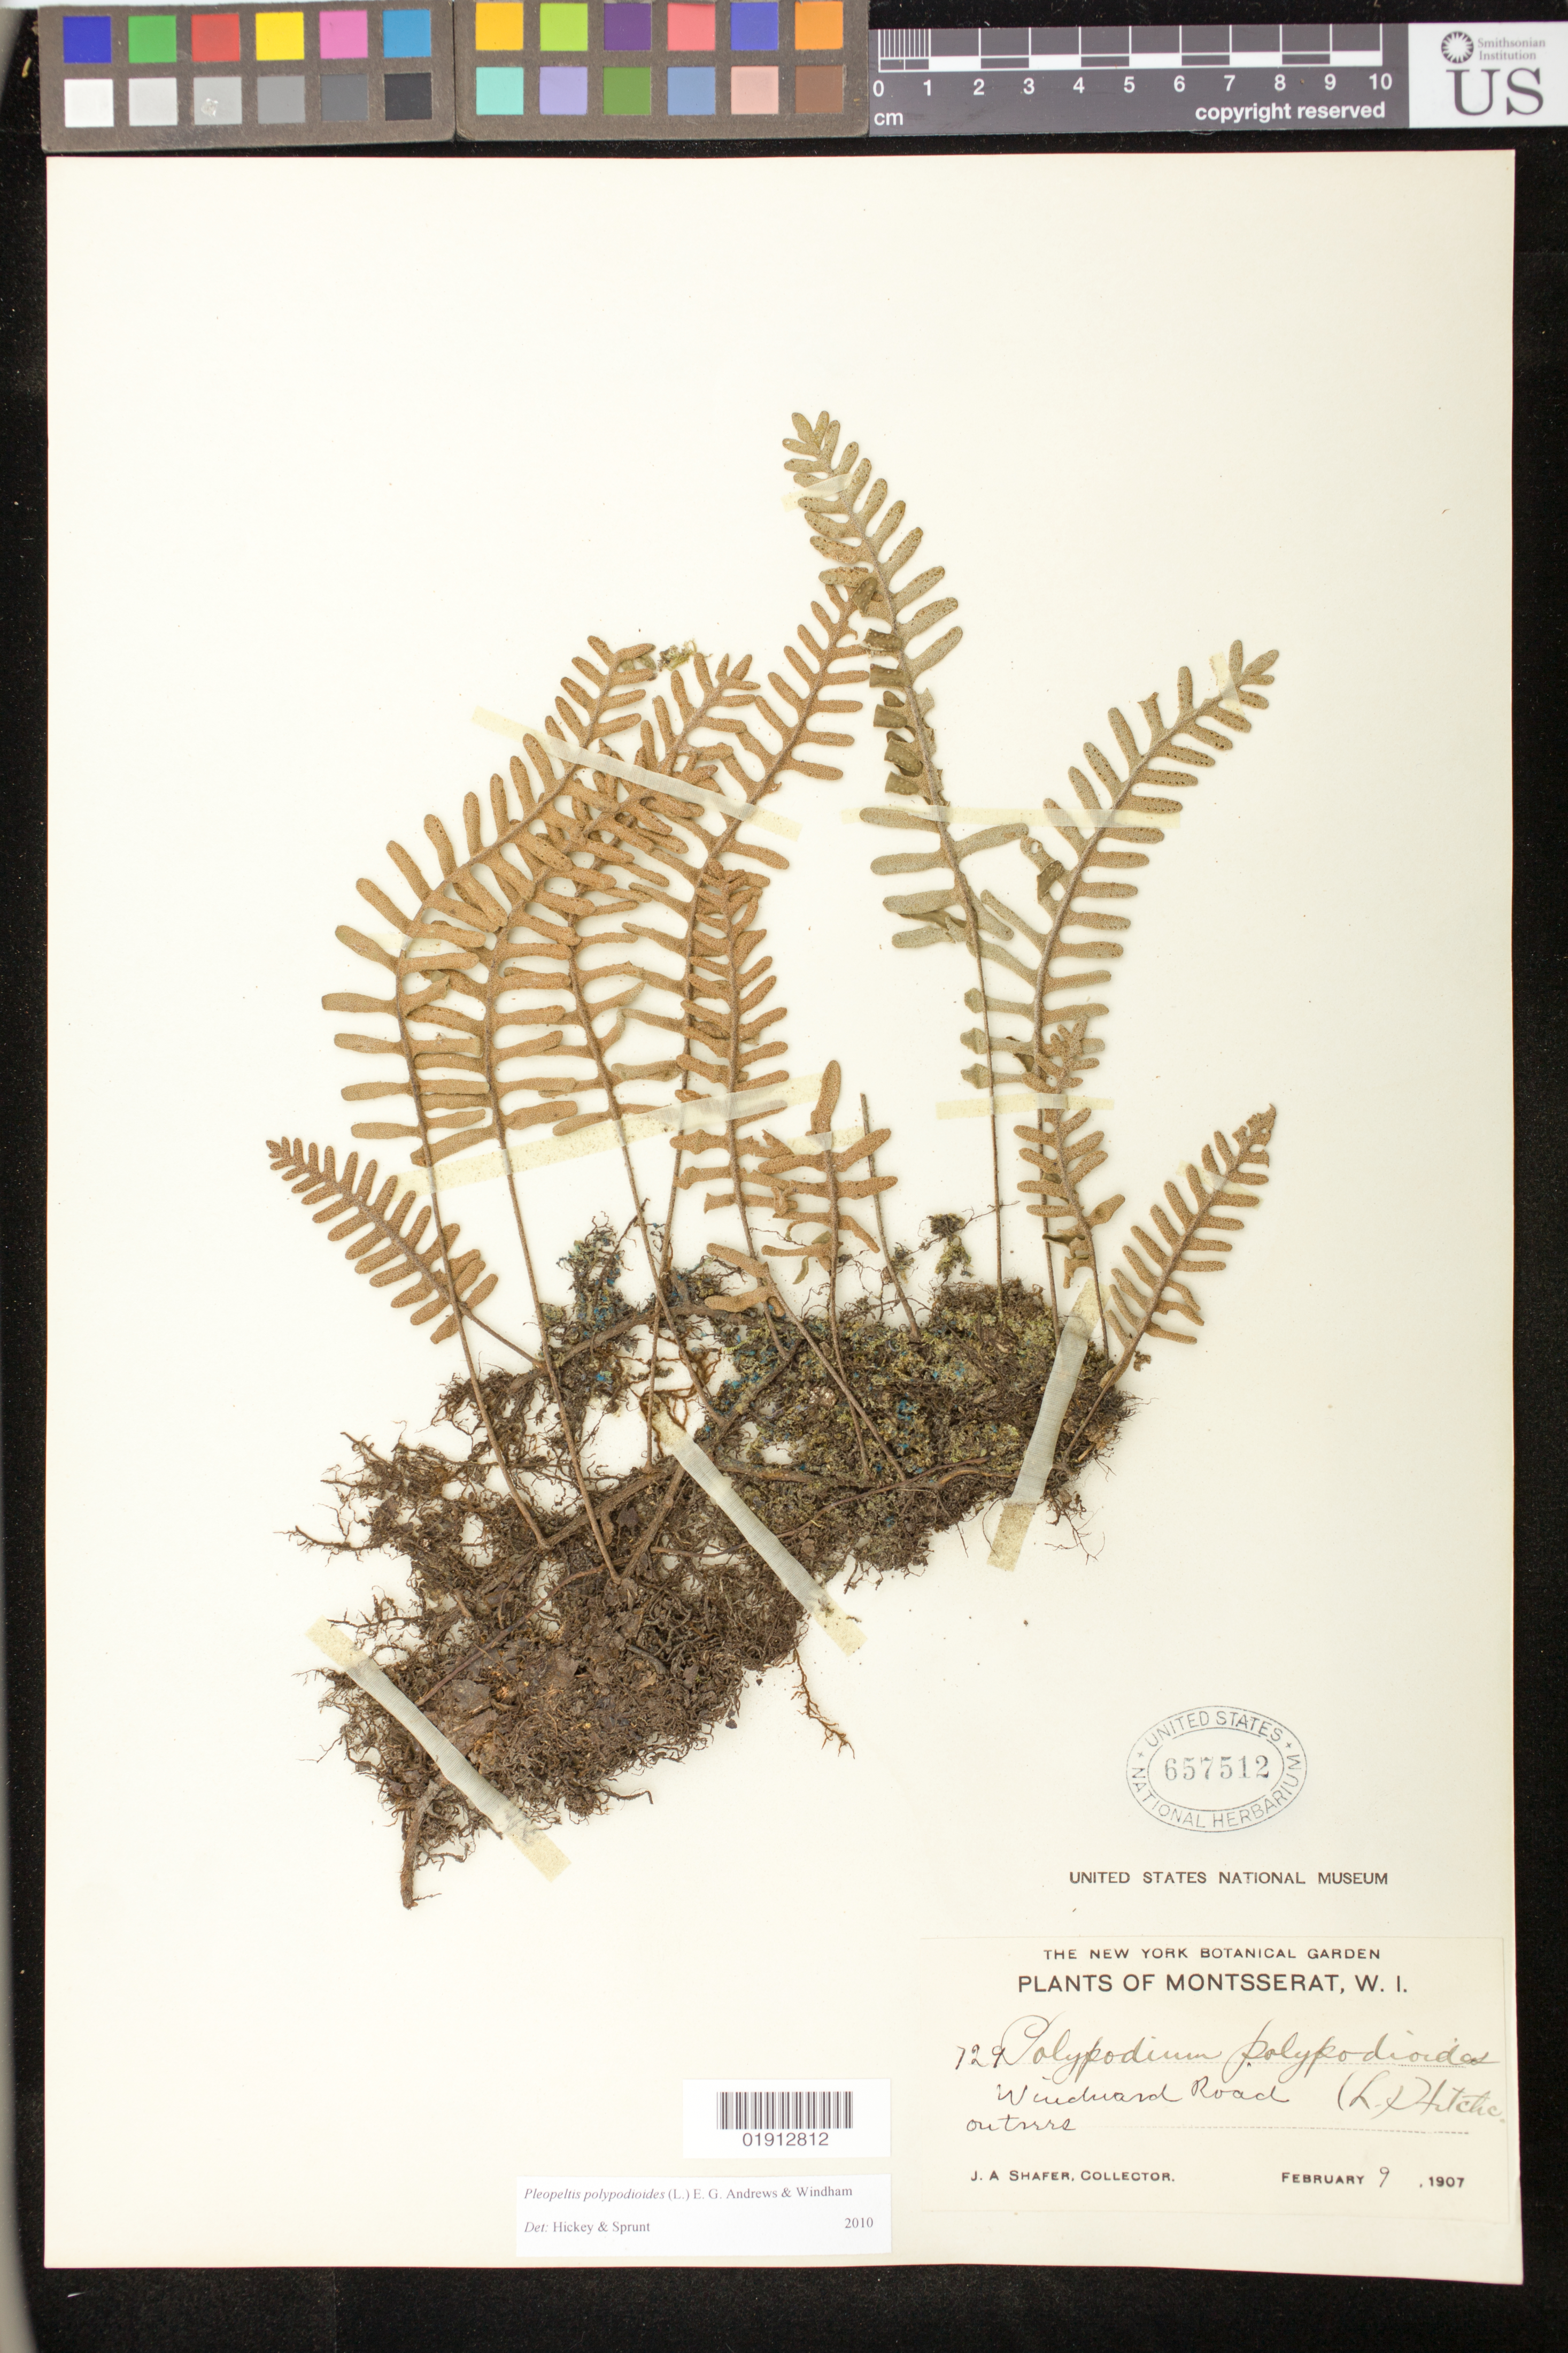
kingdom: Plantae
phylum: Tracheophyta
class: Polypodiopsida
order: Polypodiales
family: Polypodiaceae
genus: Pleopeltis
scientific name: Pleopeltis polypodioides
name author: (L.) E.G. Andrews & Windham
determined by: Hickey, R. J.; Sprunt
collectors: J. A. Shafer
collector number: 729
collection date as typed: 09 Feb 1907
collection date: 1907-02-09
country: Montserrat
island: Montserrat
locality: Windward Road.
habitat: On trees.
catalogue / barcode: US 657512